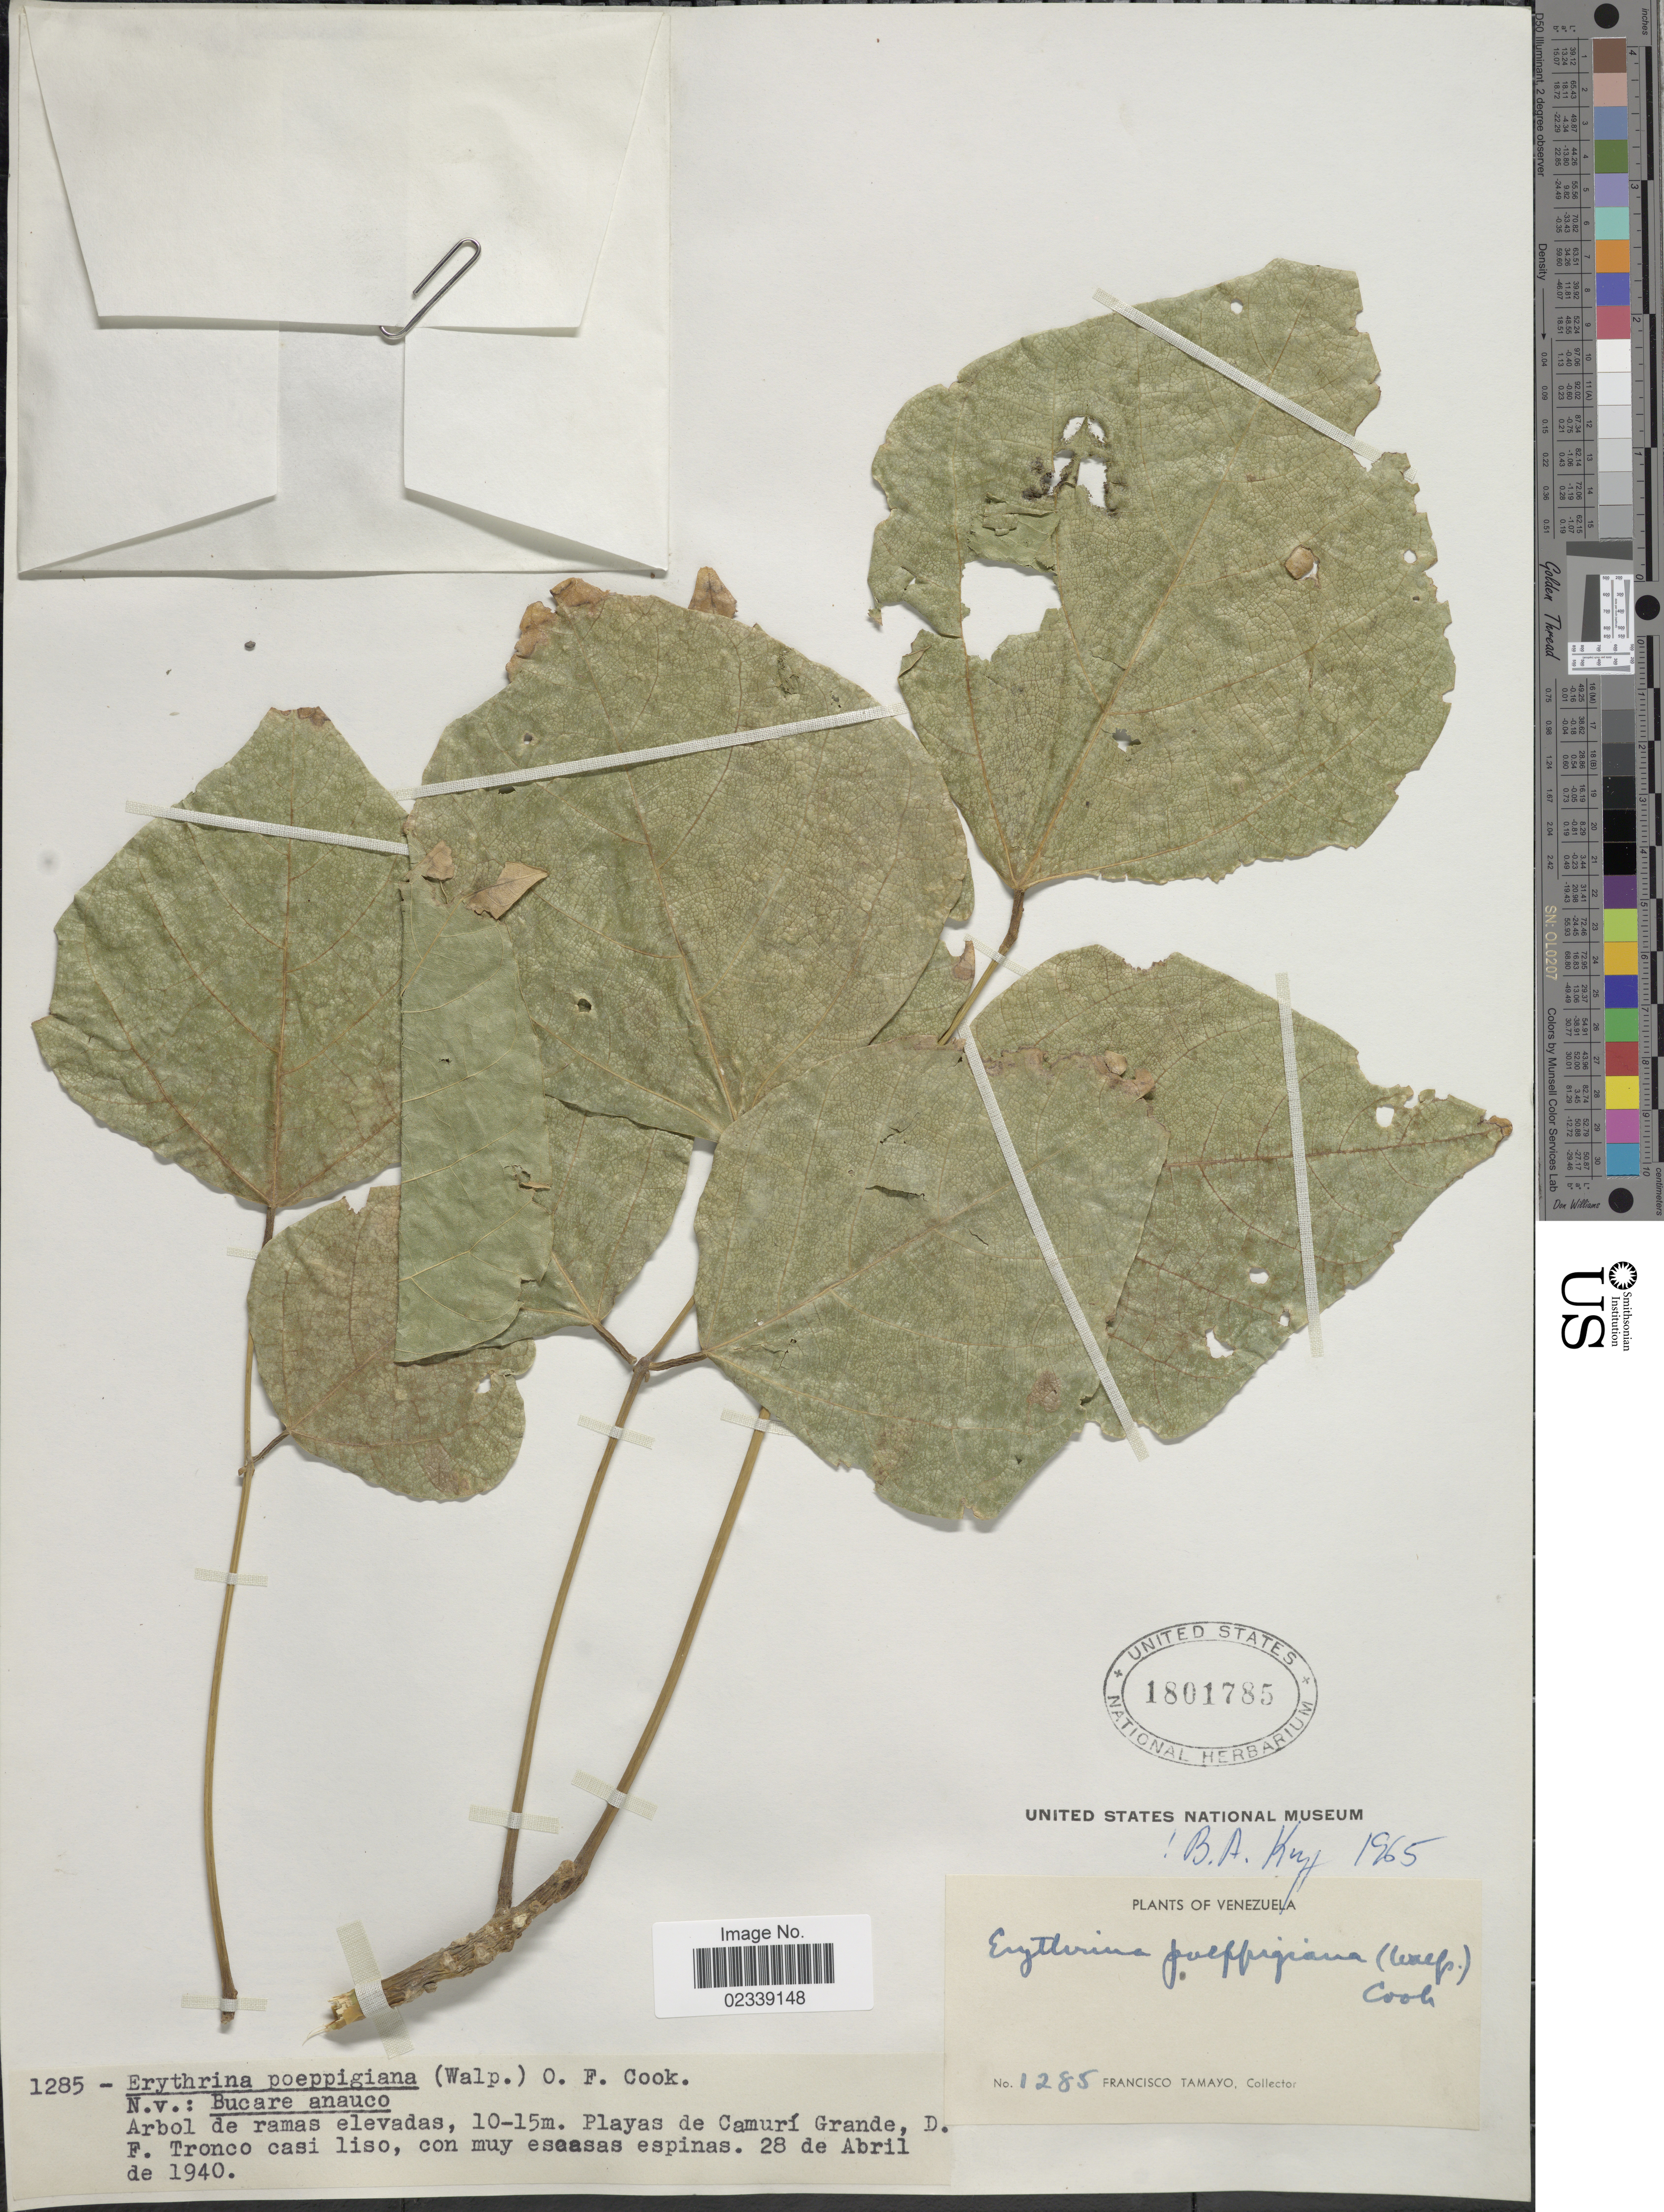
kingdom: Plantae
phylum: Tracheophyta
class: Magnoliopsida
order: Fabales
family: Fabaceae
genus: Erythrina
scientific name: Erythrina poeppigiana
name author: (Walp.) O.F. Cook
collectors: F. Tamayo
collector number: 1285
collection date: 1940-04-28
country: Venezuela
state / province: Distrito Federal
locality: Playas de Camuri Grande, D.F.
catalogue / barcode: US 1801785